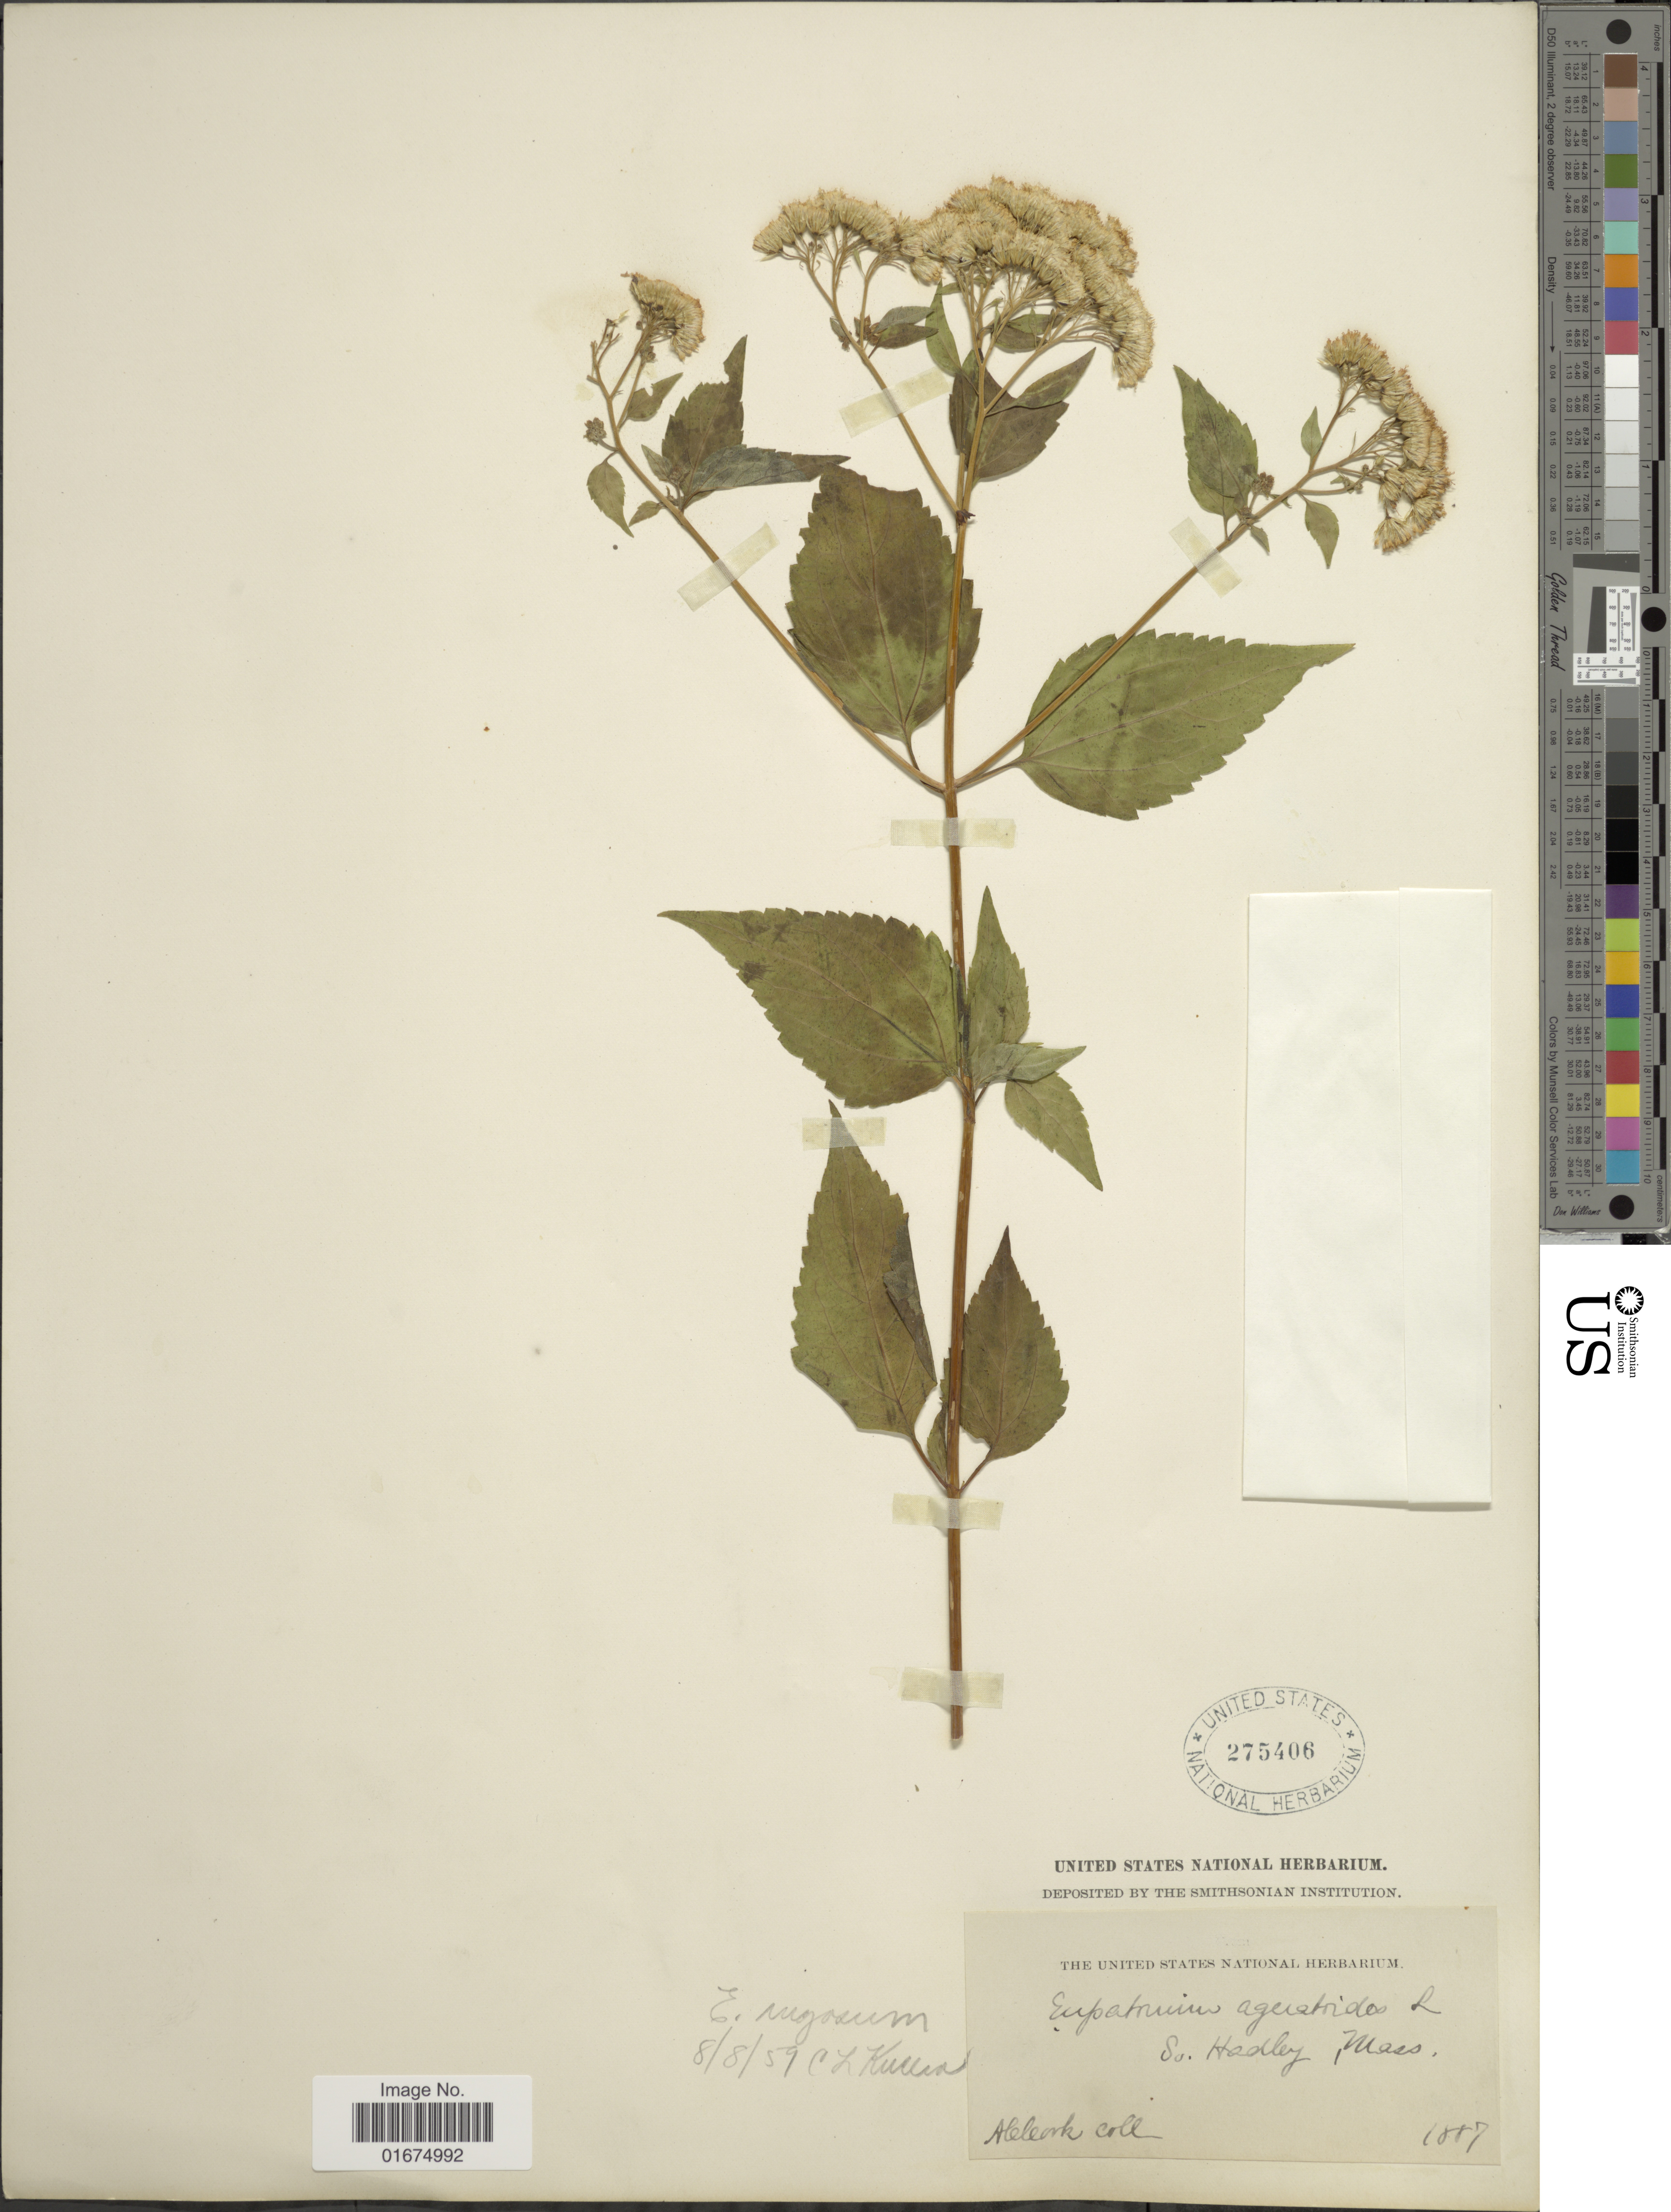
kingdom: Plantae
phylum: Tracheophyta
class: Magnoliopsida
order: Asterales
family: Asteraceae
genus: Ageratina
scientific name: Ageratina altissima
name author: (L.) R.M. King & H. Rob.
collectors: A. Cook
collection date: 1887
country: United States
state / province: Massachusetts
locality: So. Hadley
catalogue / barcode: US 275406